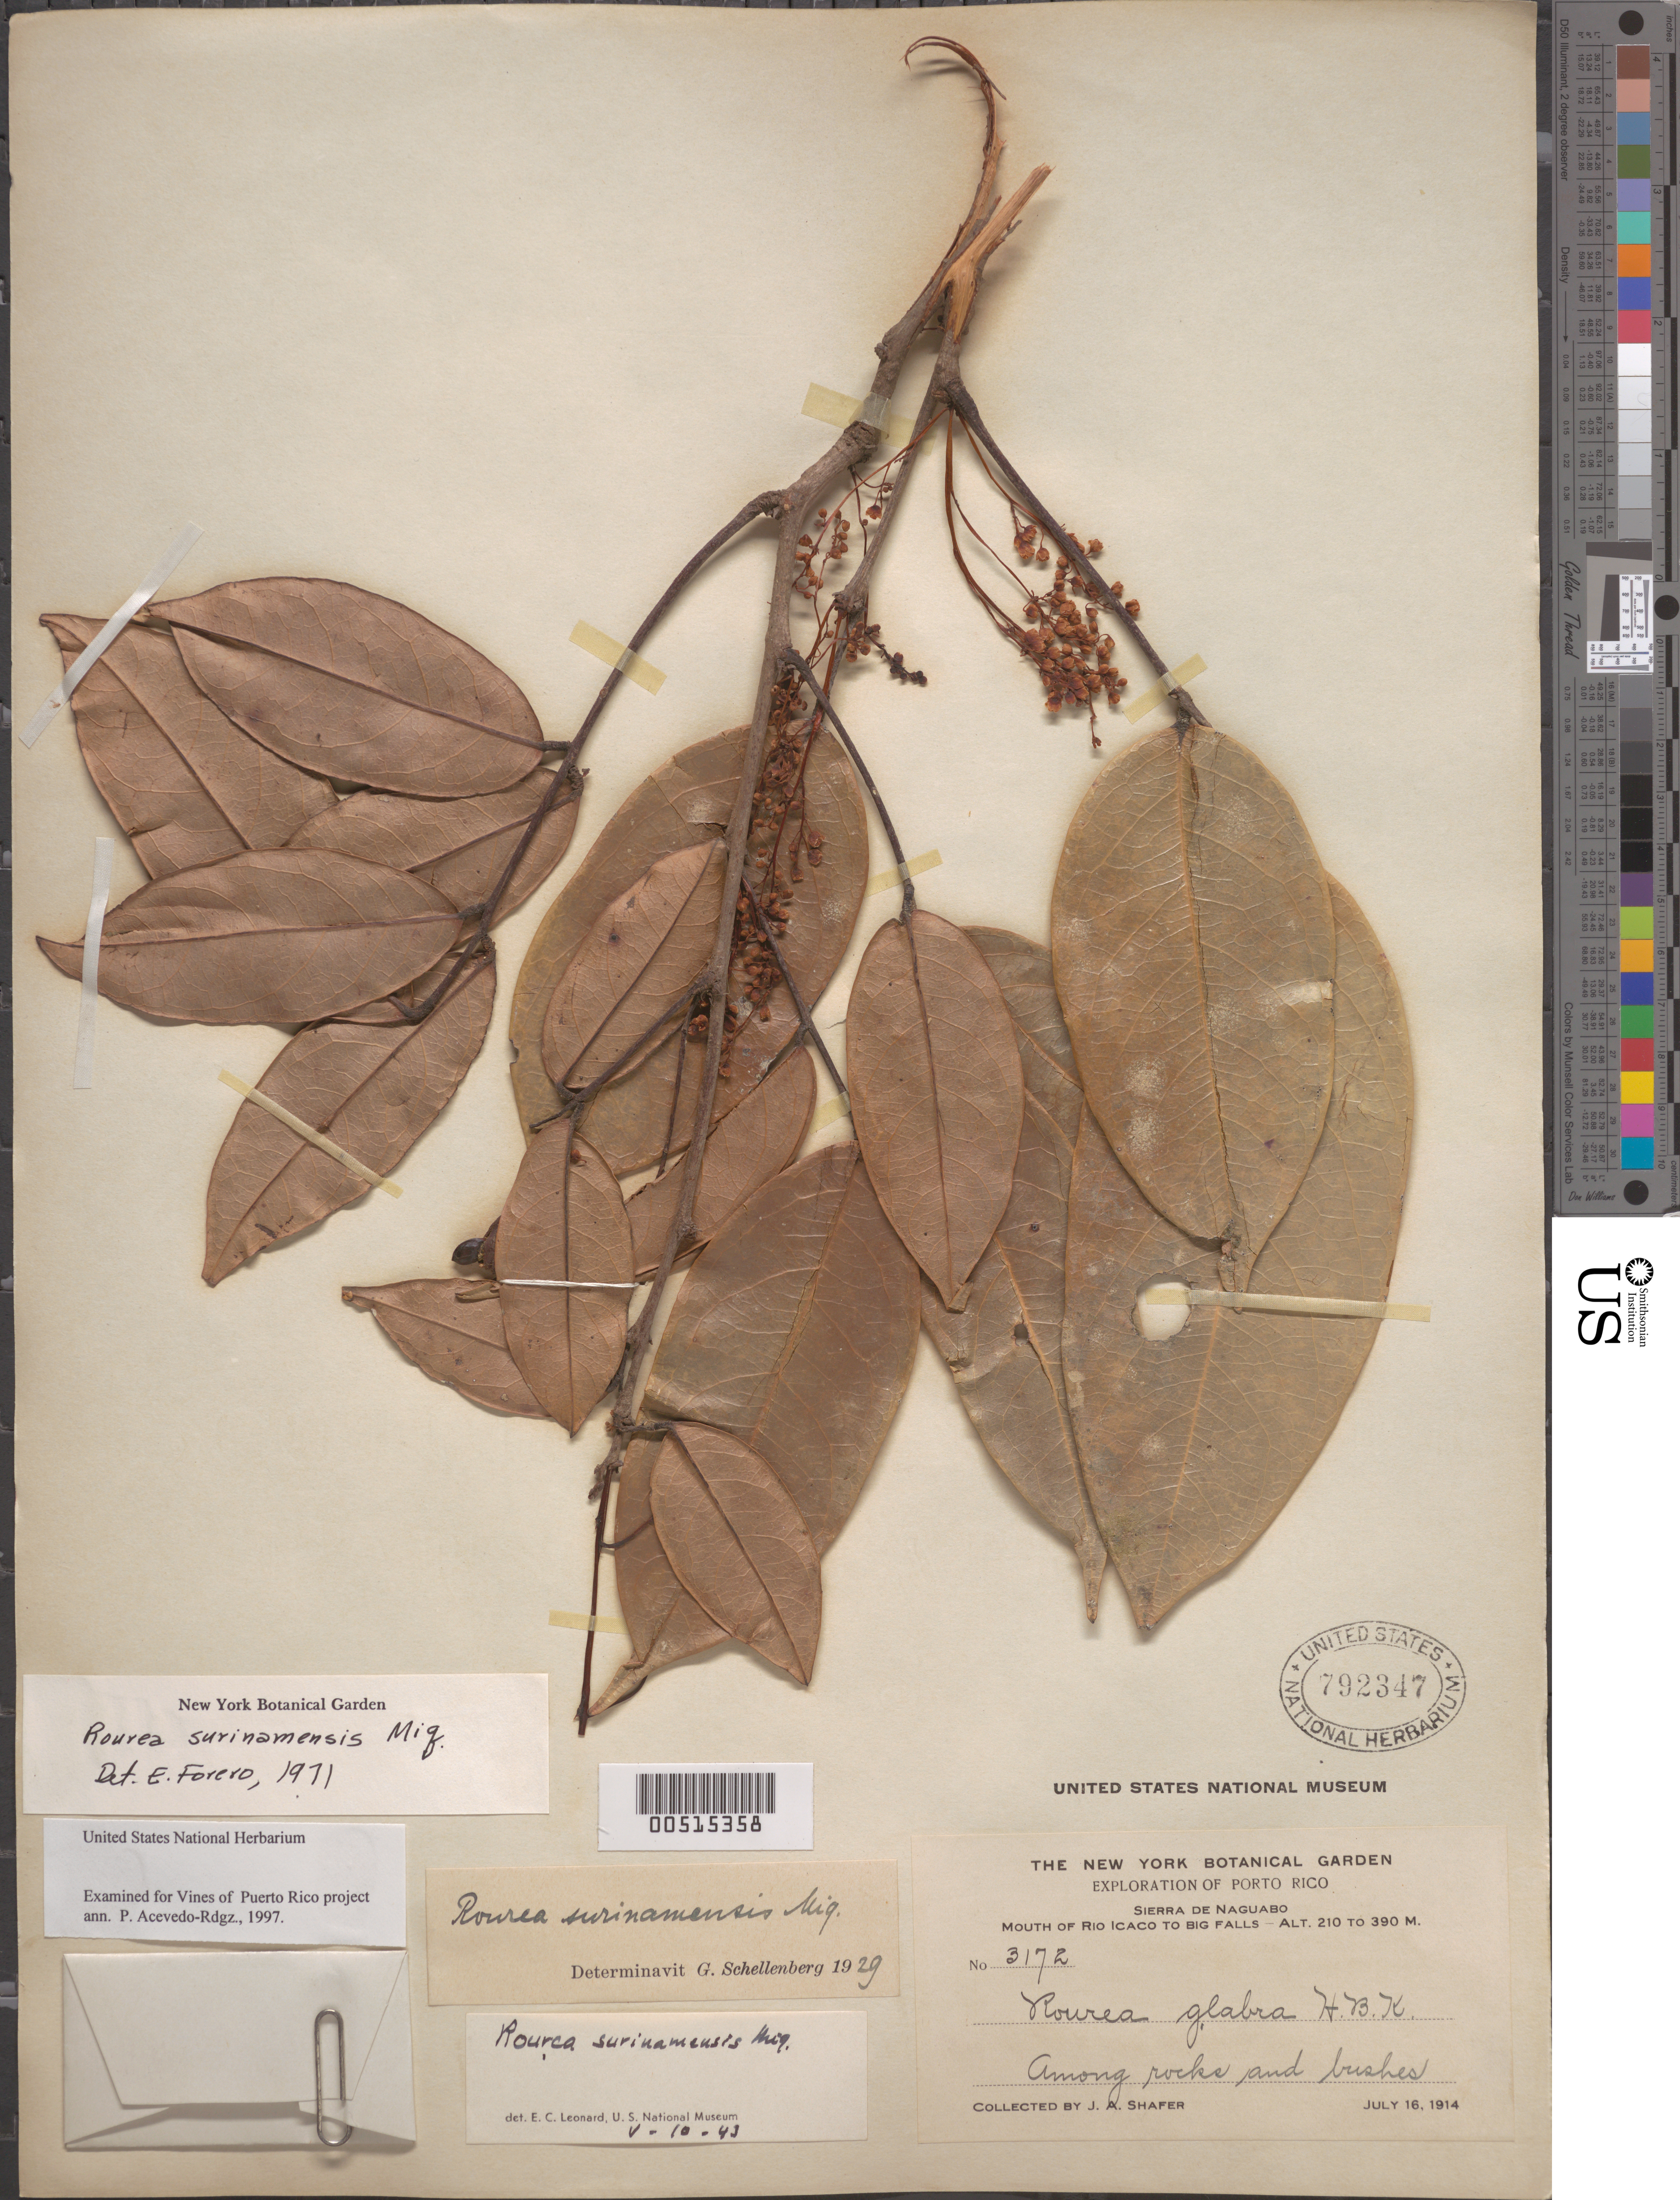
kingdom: Plantae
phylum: Tracheophyta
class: Magnoliopsida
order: Oxalidales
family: Connaraceae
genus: Rourea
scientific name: Rourea surinamensis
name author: Miq.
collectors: J. A. Shafer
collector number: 3172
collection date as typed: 16 Jul 1914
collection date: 1914-07-16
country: Puerto Rico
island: Greater Antilles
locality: Sierra de Naguabo, mouth of Rio Icaco to Big Falls. Among rocks and bushes.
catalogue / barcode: US 792347